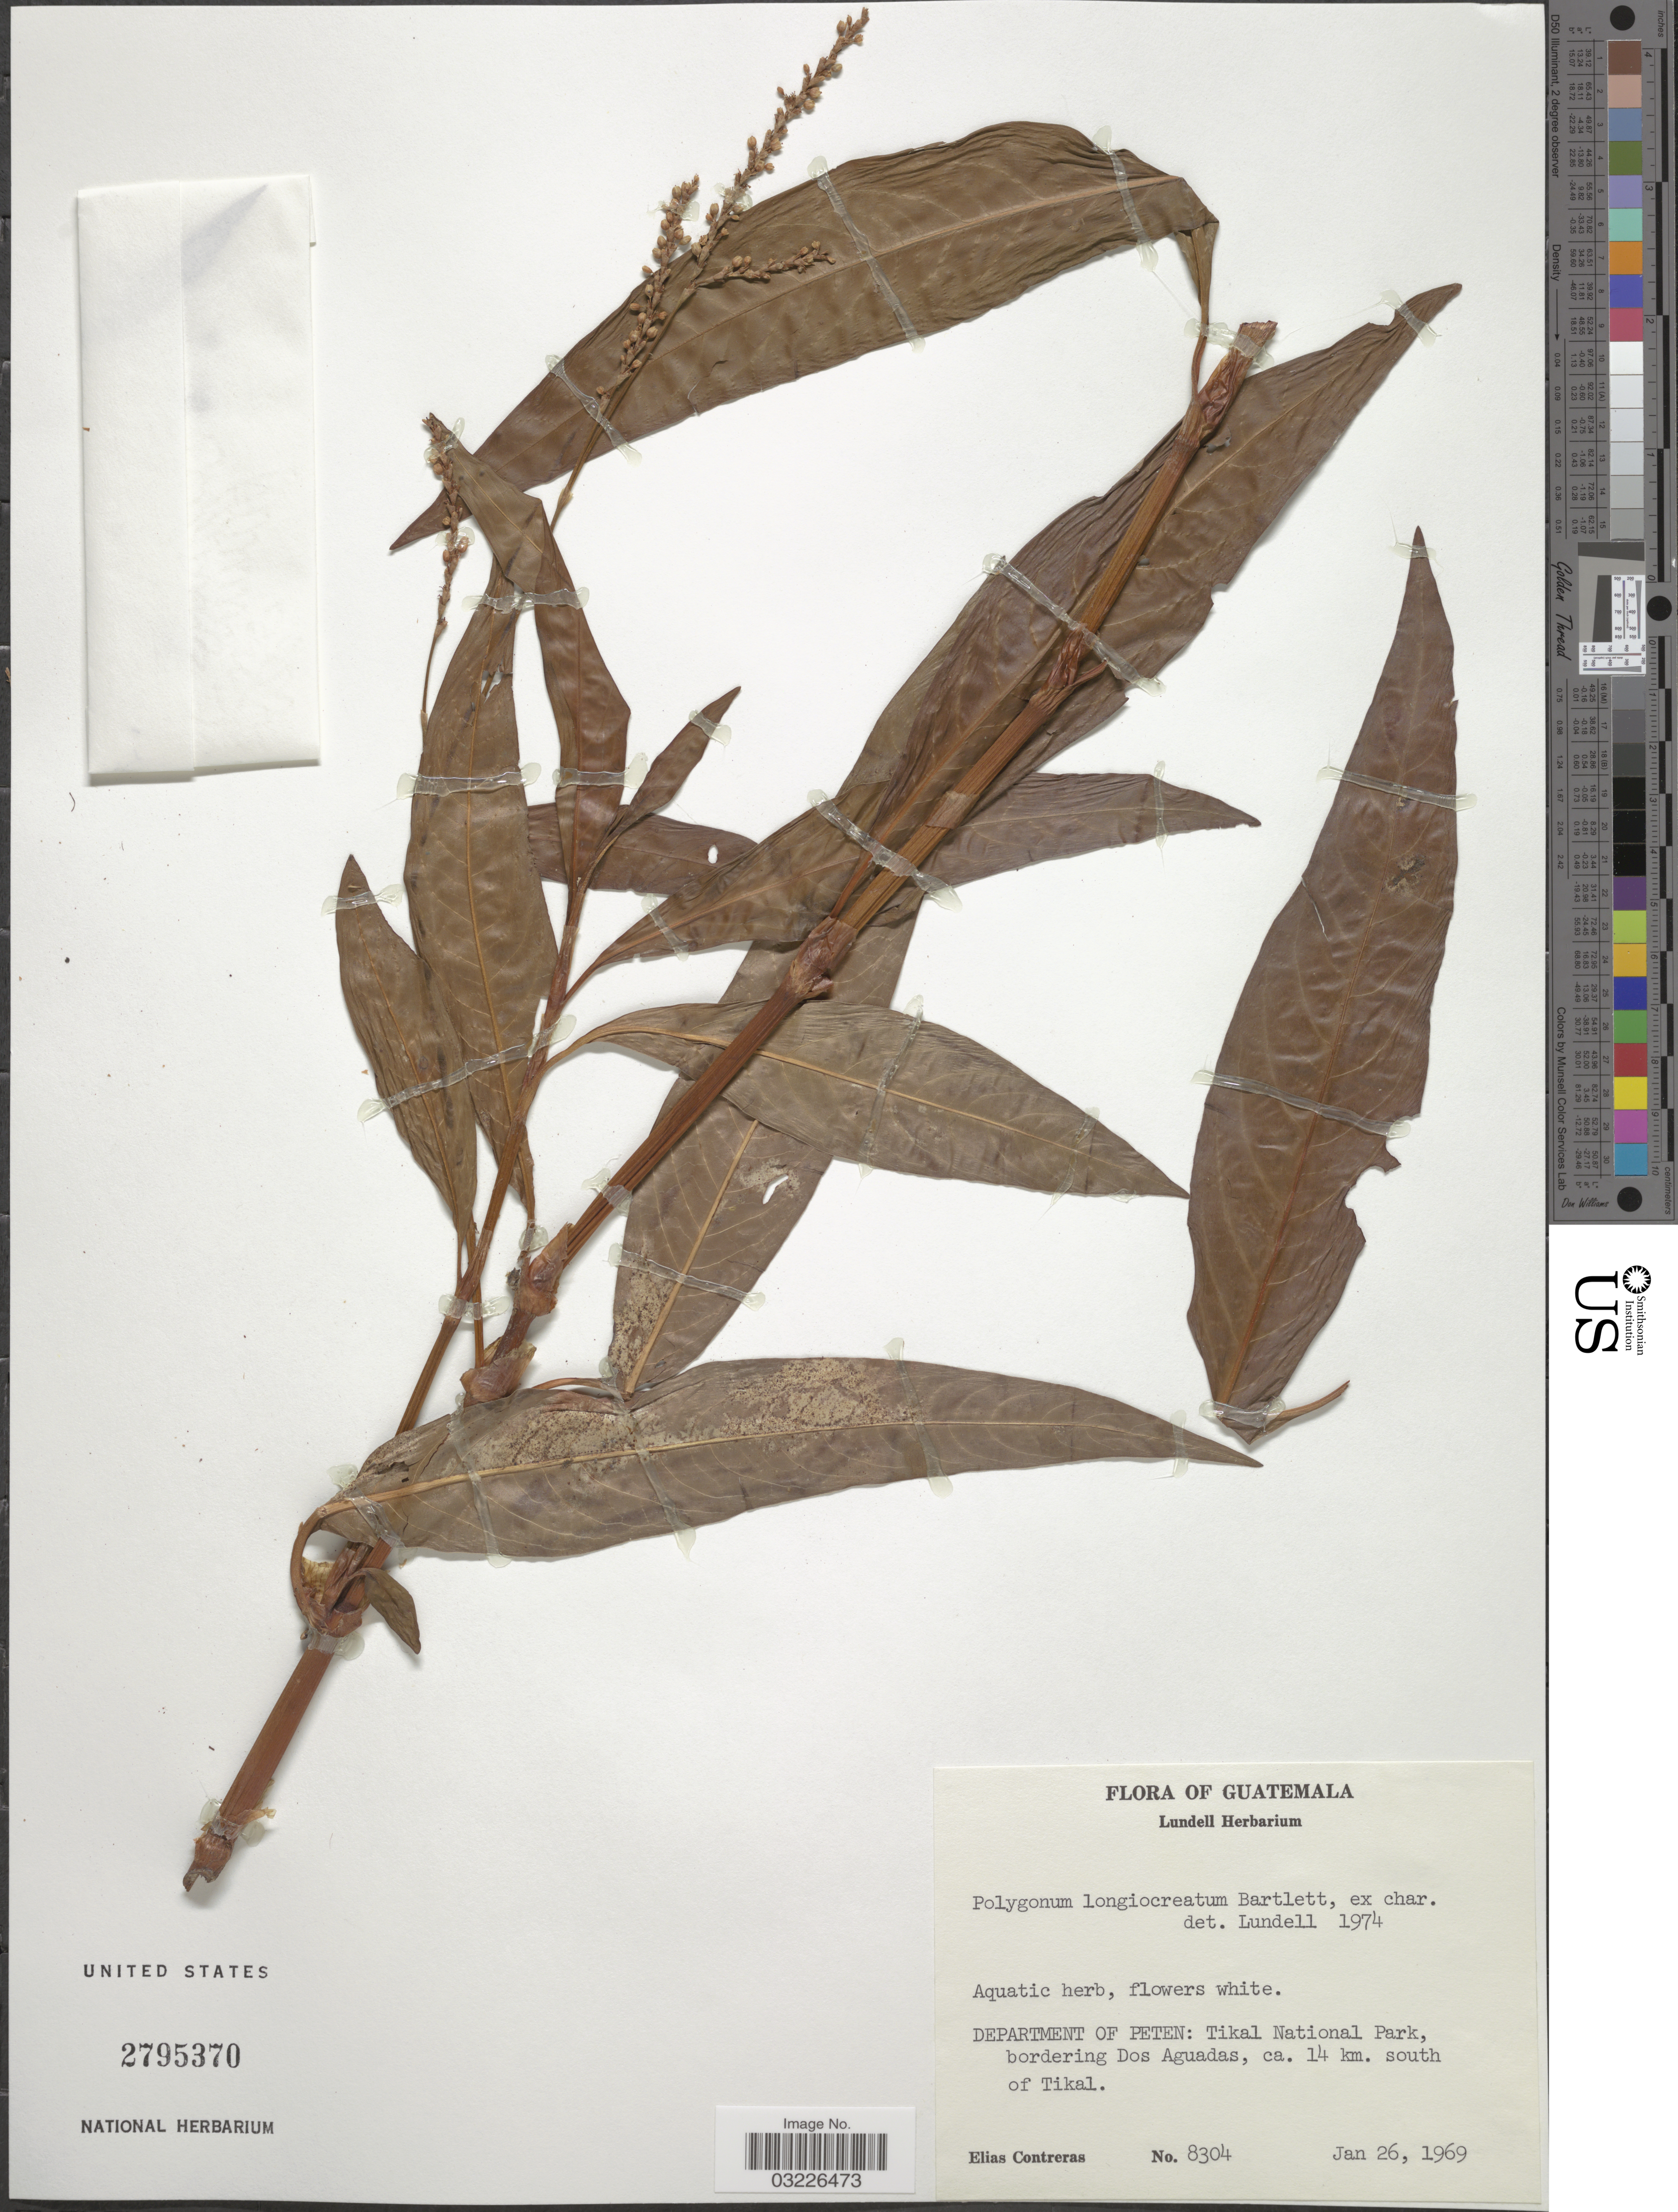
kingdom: Plantae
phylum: Tracheophyta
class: Magnoliopsida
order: Caryophyllales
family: Polygonaceae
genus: Polygonum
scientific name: Polygonum longiocreatum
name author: Bartlett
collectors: E. Contreras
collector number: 8304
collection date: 1969-01-26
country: Guatemala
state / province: El Petén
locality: Department of Peten: Tikal National Park, bordering Dos Aguadas, ca. 14 km. south of Tikal.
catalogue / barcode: US 2795370